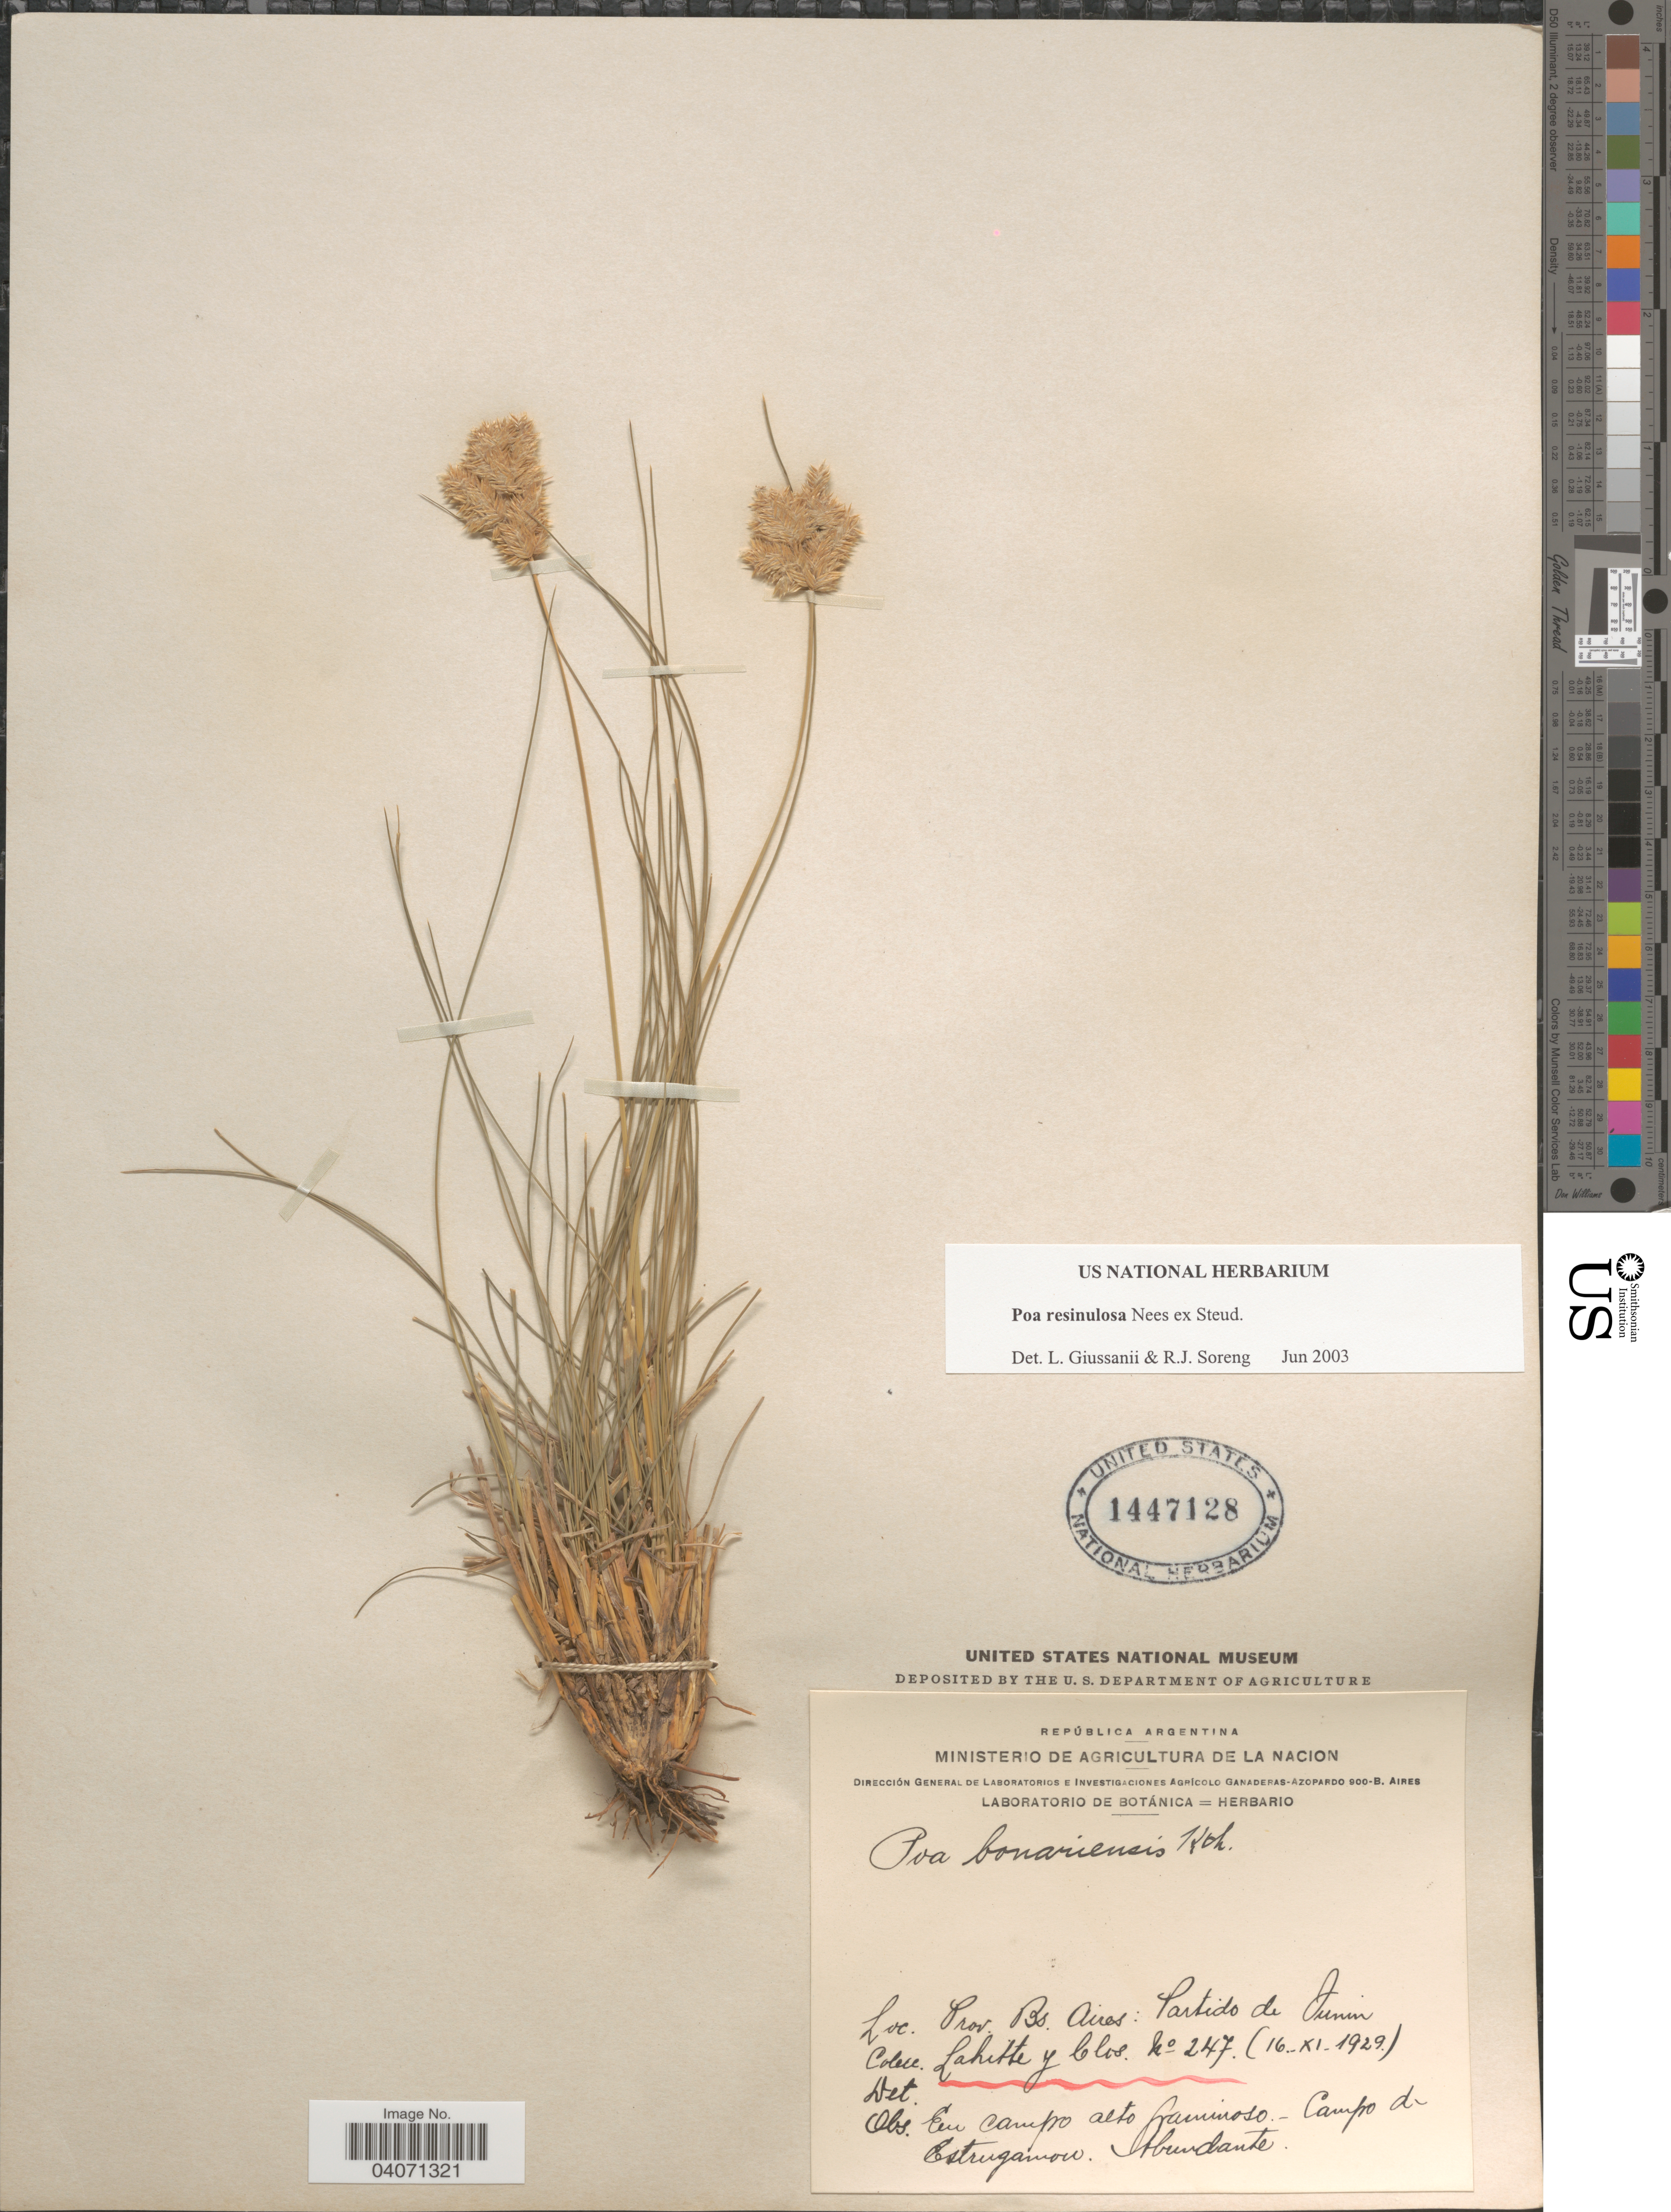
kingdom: Plantae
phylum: Tracheophyta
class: Liliopsida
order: Poales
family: Poaceae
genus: Poa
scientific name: Poa resinulosa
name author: Nees ex Steud.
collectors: -. Lahitte & Clos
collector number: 247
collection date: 1929-11-16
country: Argentina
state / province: Buenos Aires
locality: Partido de Junin. En campo alto graminoso.- Campo de Estrugamou.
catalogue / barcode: US 1447128